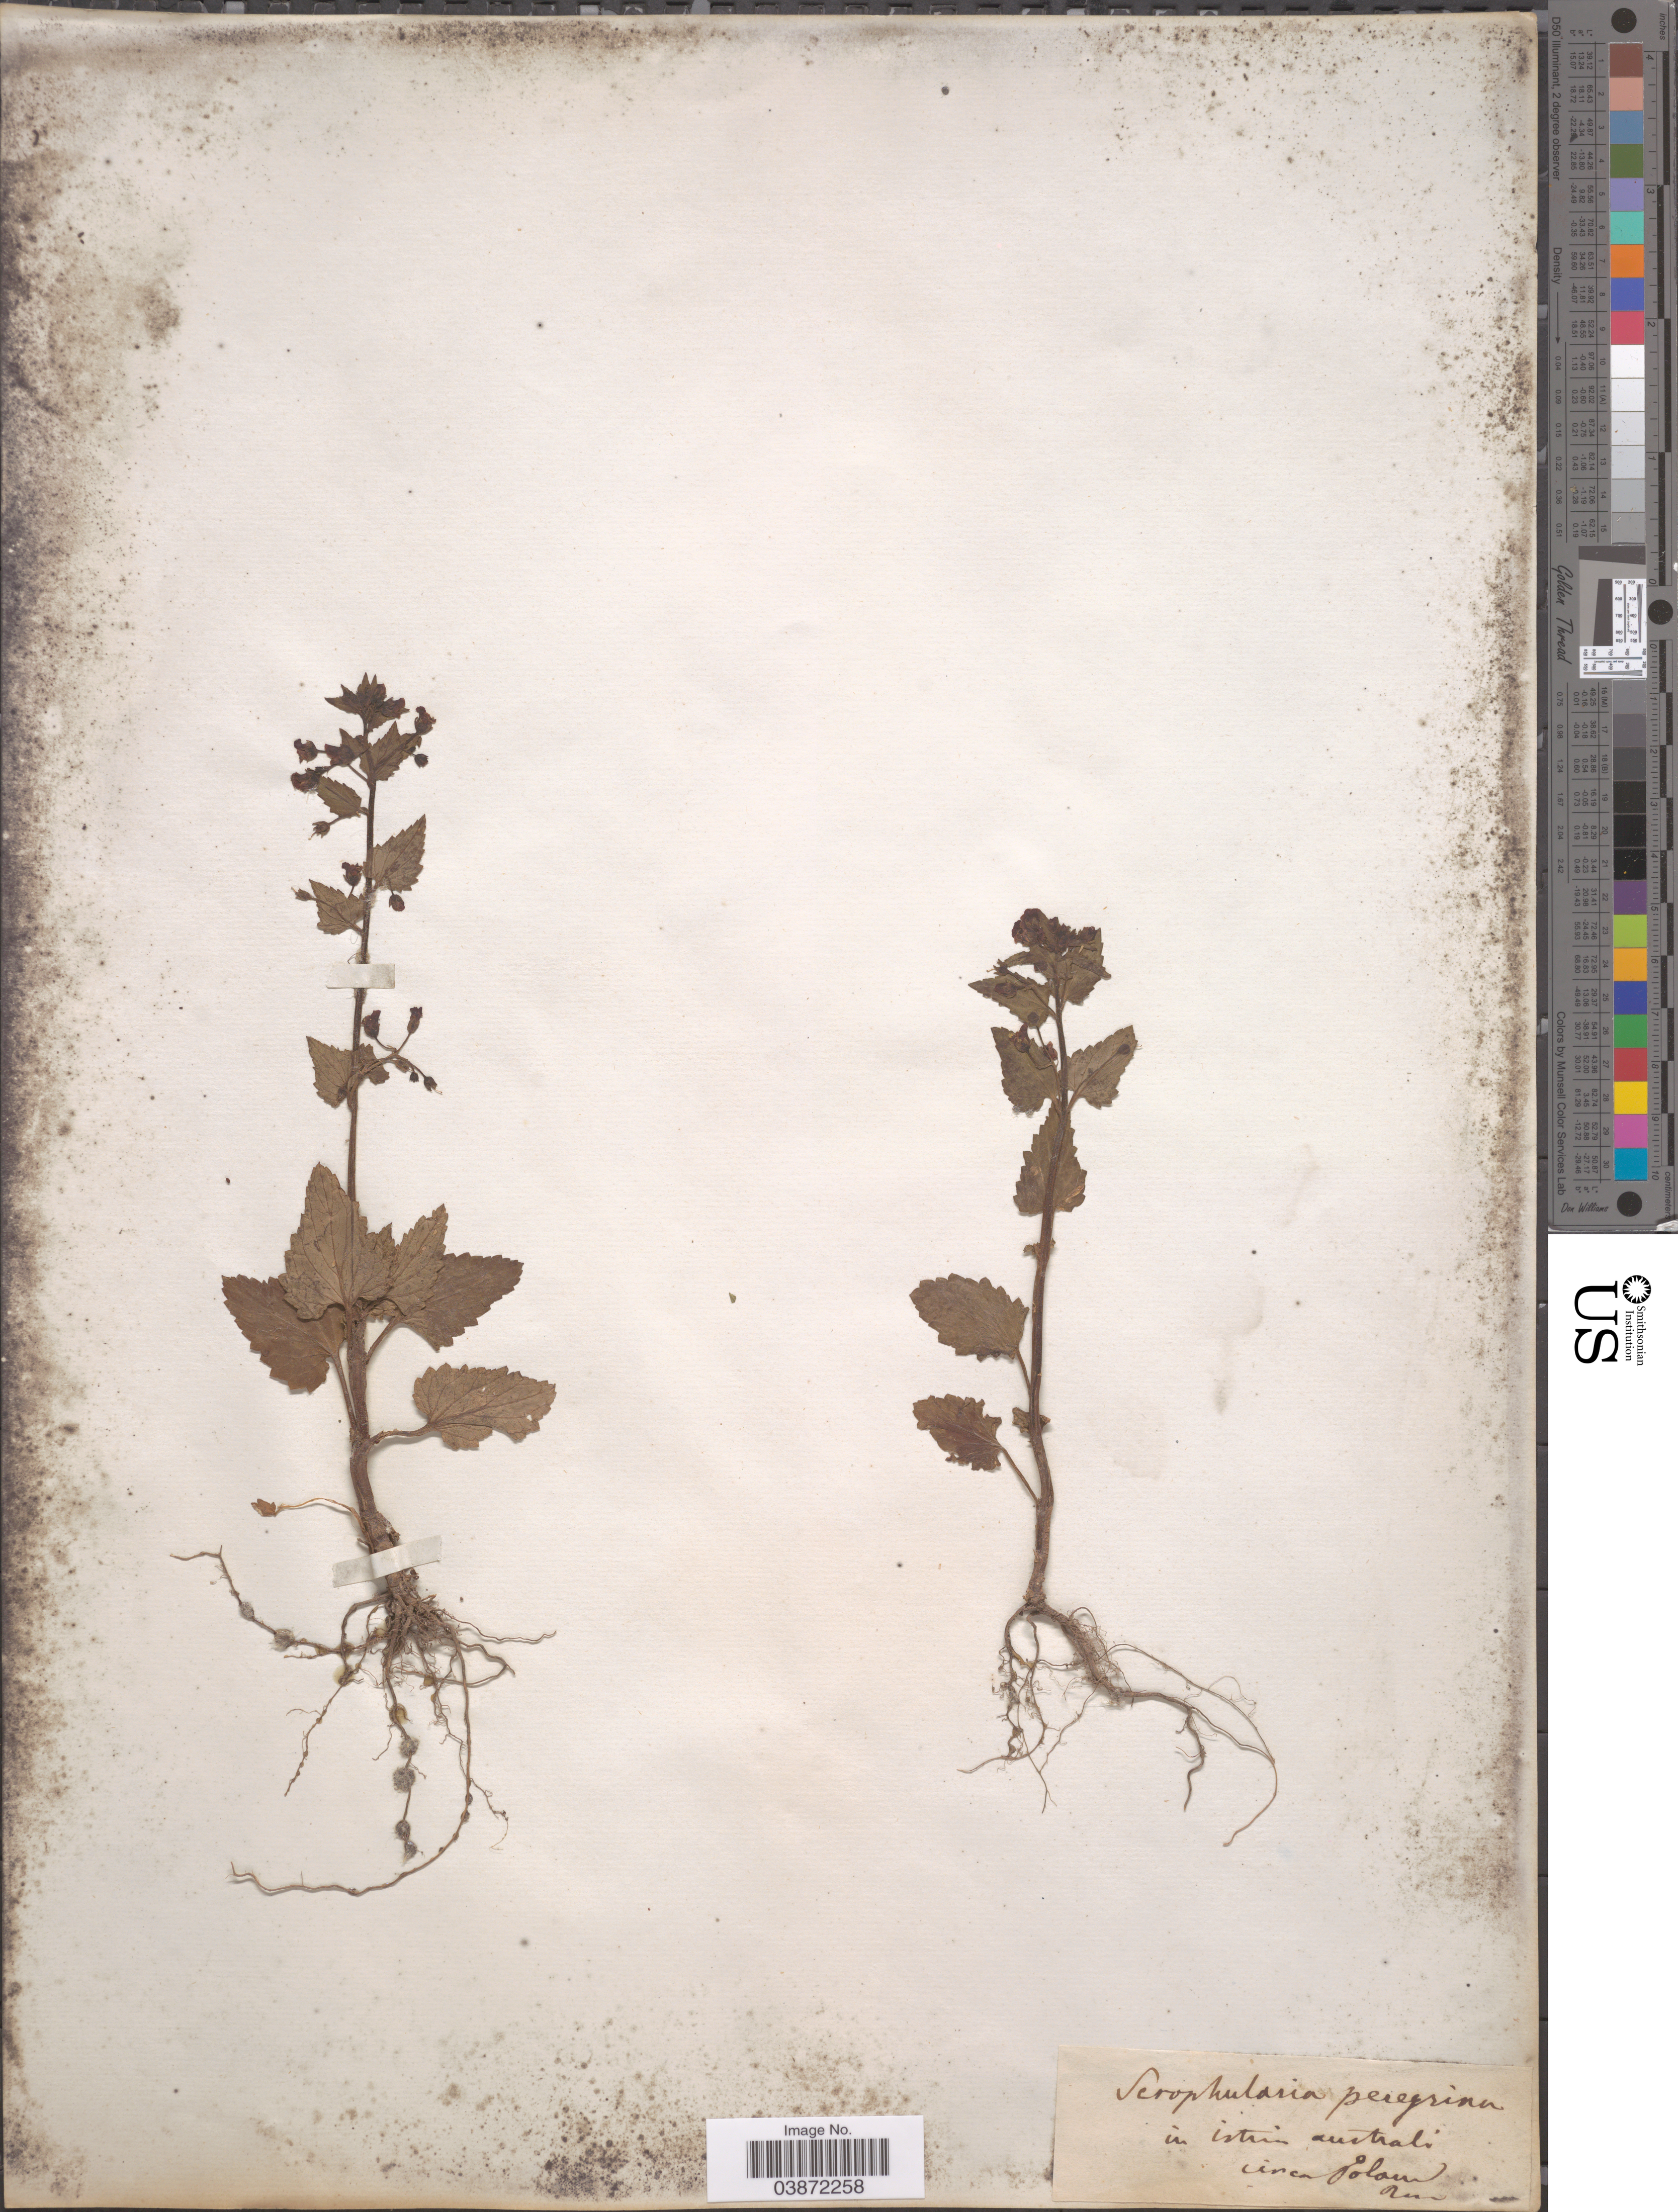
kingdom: Plantae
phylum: Tracheophyta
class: Magnoliopsida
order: Lamiales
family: Scrophulariaceae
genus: Scrophularia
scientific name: Scrophularia peregrina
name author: L.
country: Poland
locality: In istrin australi cinca Poland.